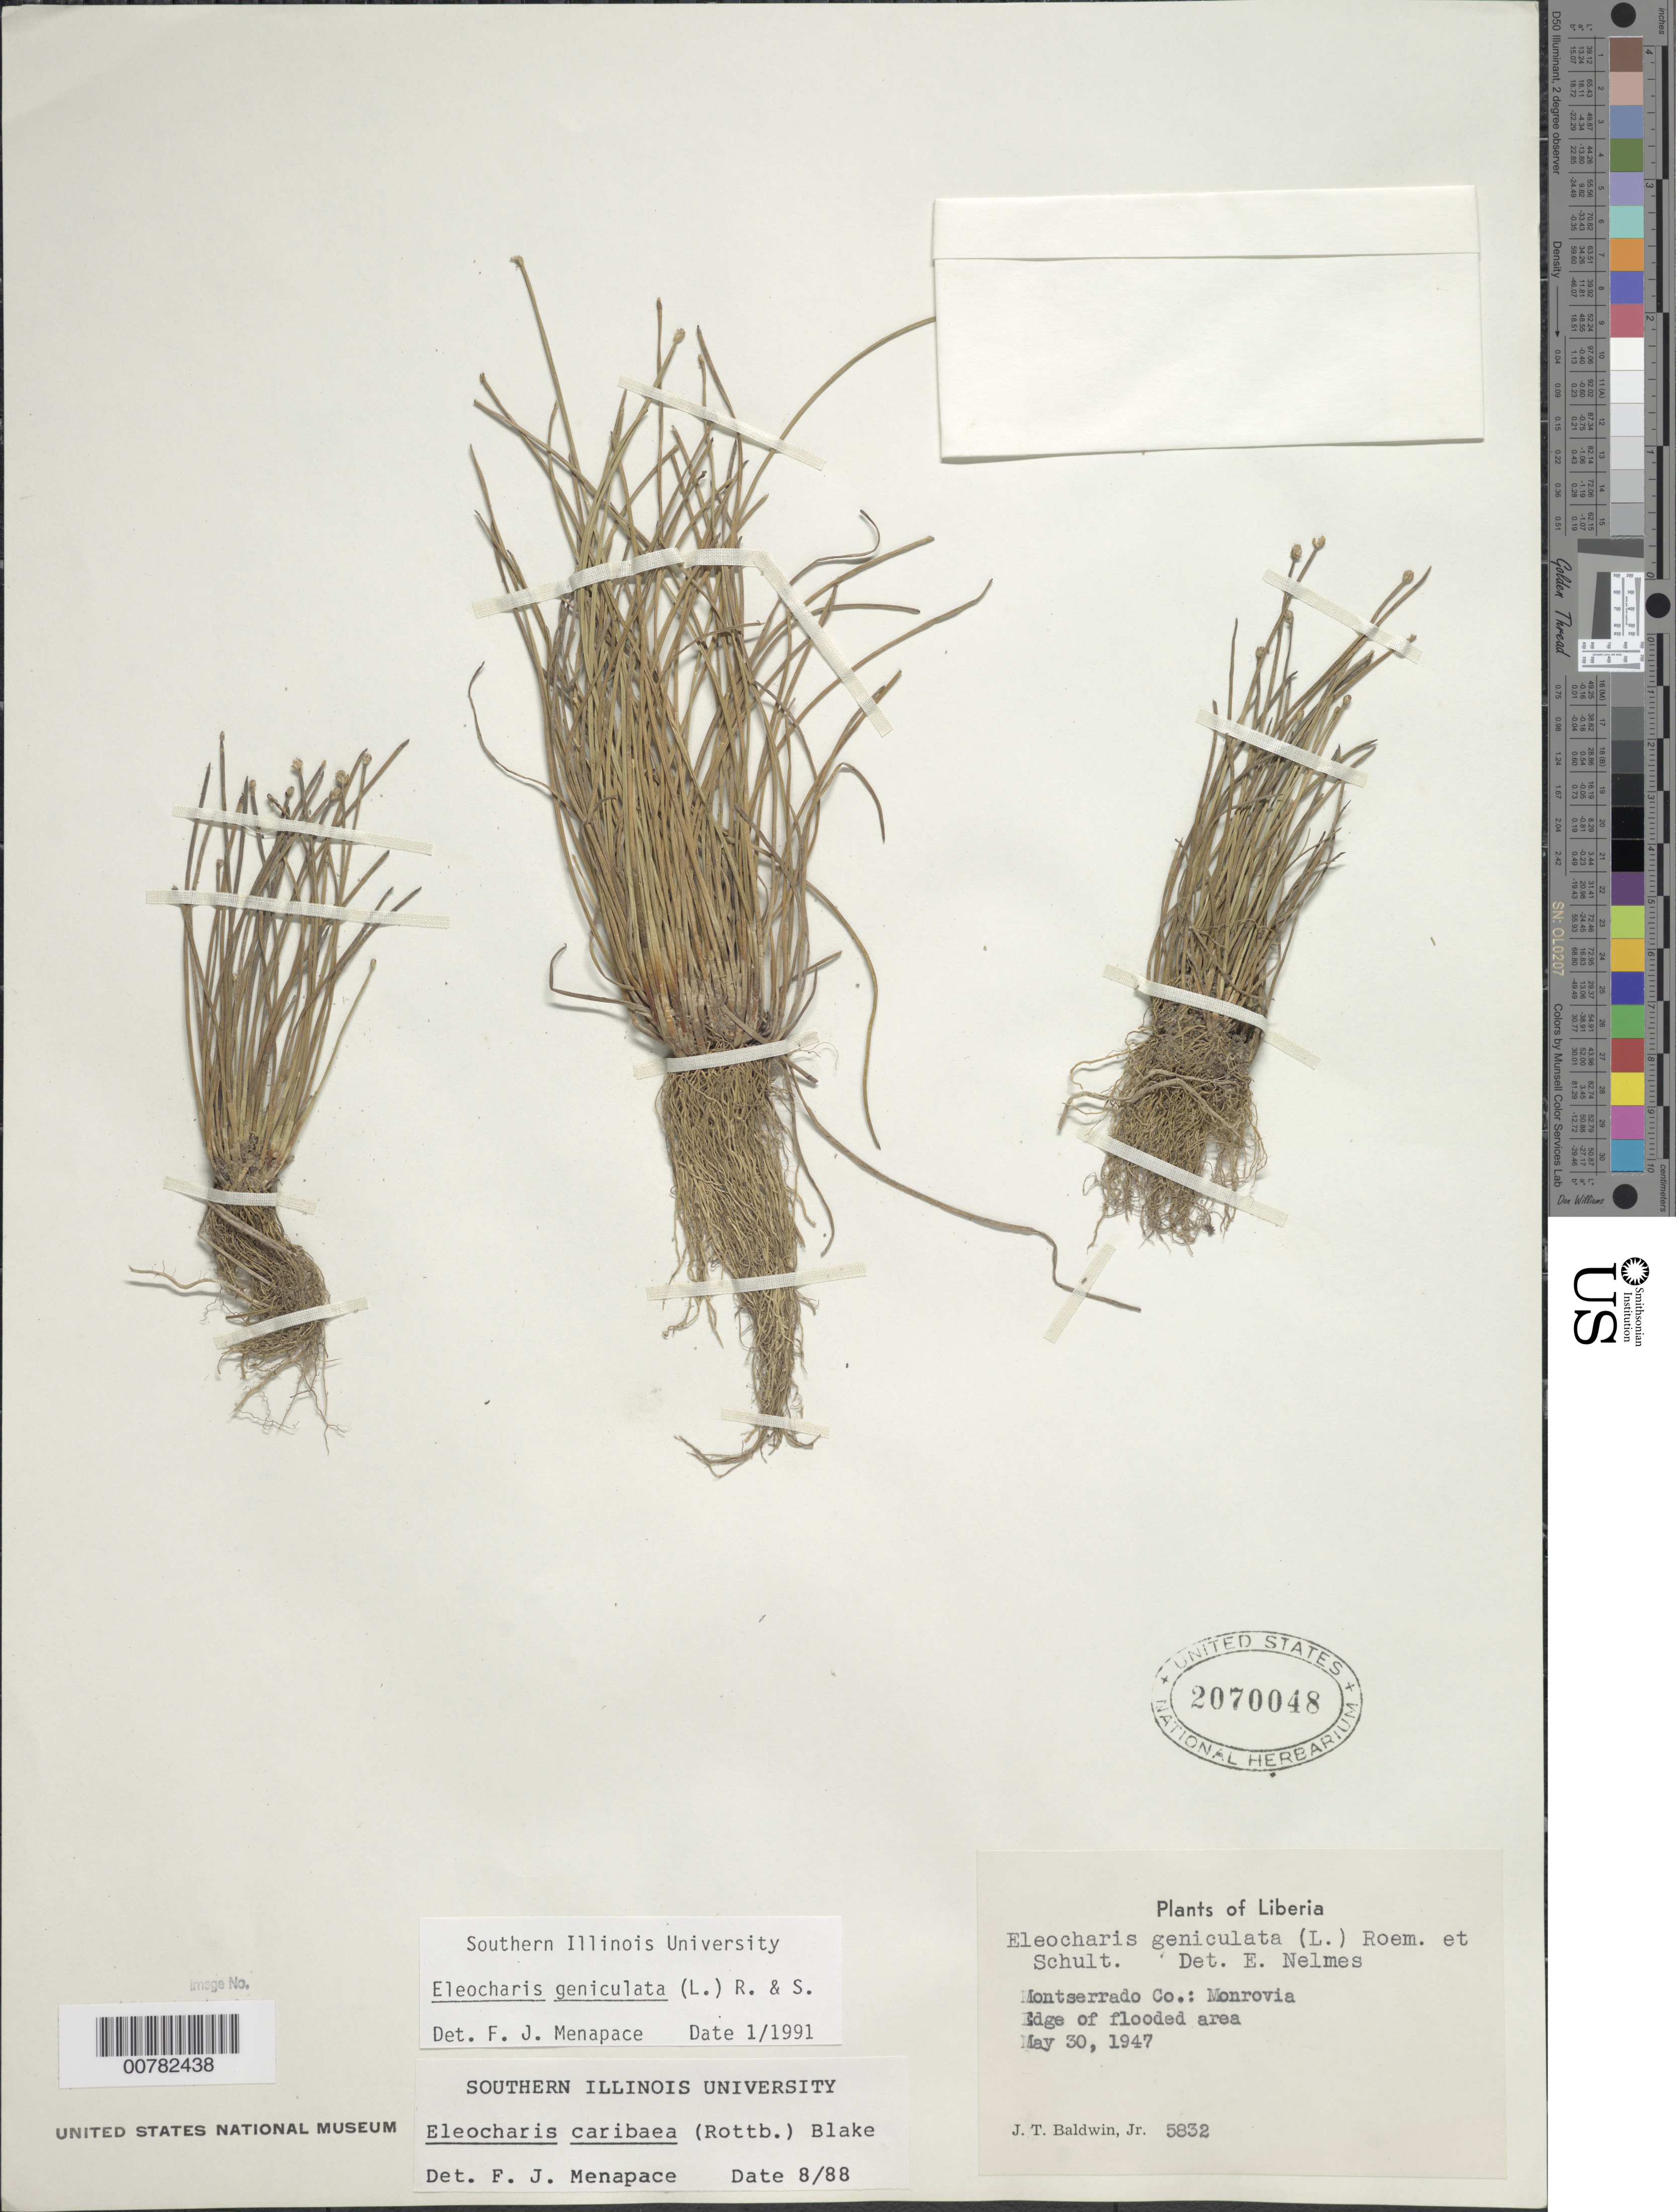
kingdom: Plantae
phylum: Tracheophyta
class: Liliopsida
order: Poales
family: Cyperaceae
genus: Eleocharis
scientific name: Eleocharis geniculata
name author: (L.) Roem. & Schult.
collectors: J. T. Baldwin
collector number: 5832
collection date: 1947-05-30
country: Liberia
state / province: Montserrado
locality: Montserrado Co: Monrovia, Edge of flooded area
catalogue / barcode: US 2070048